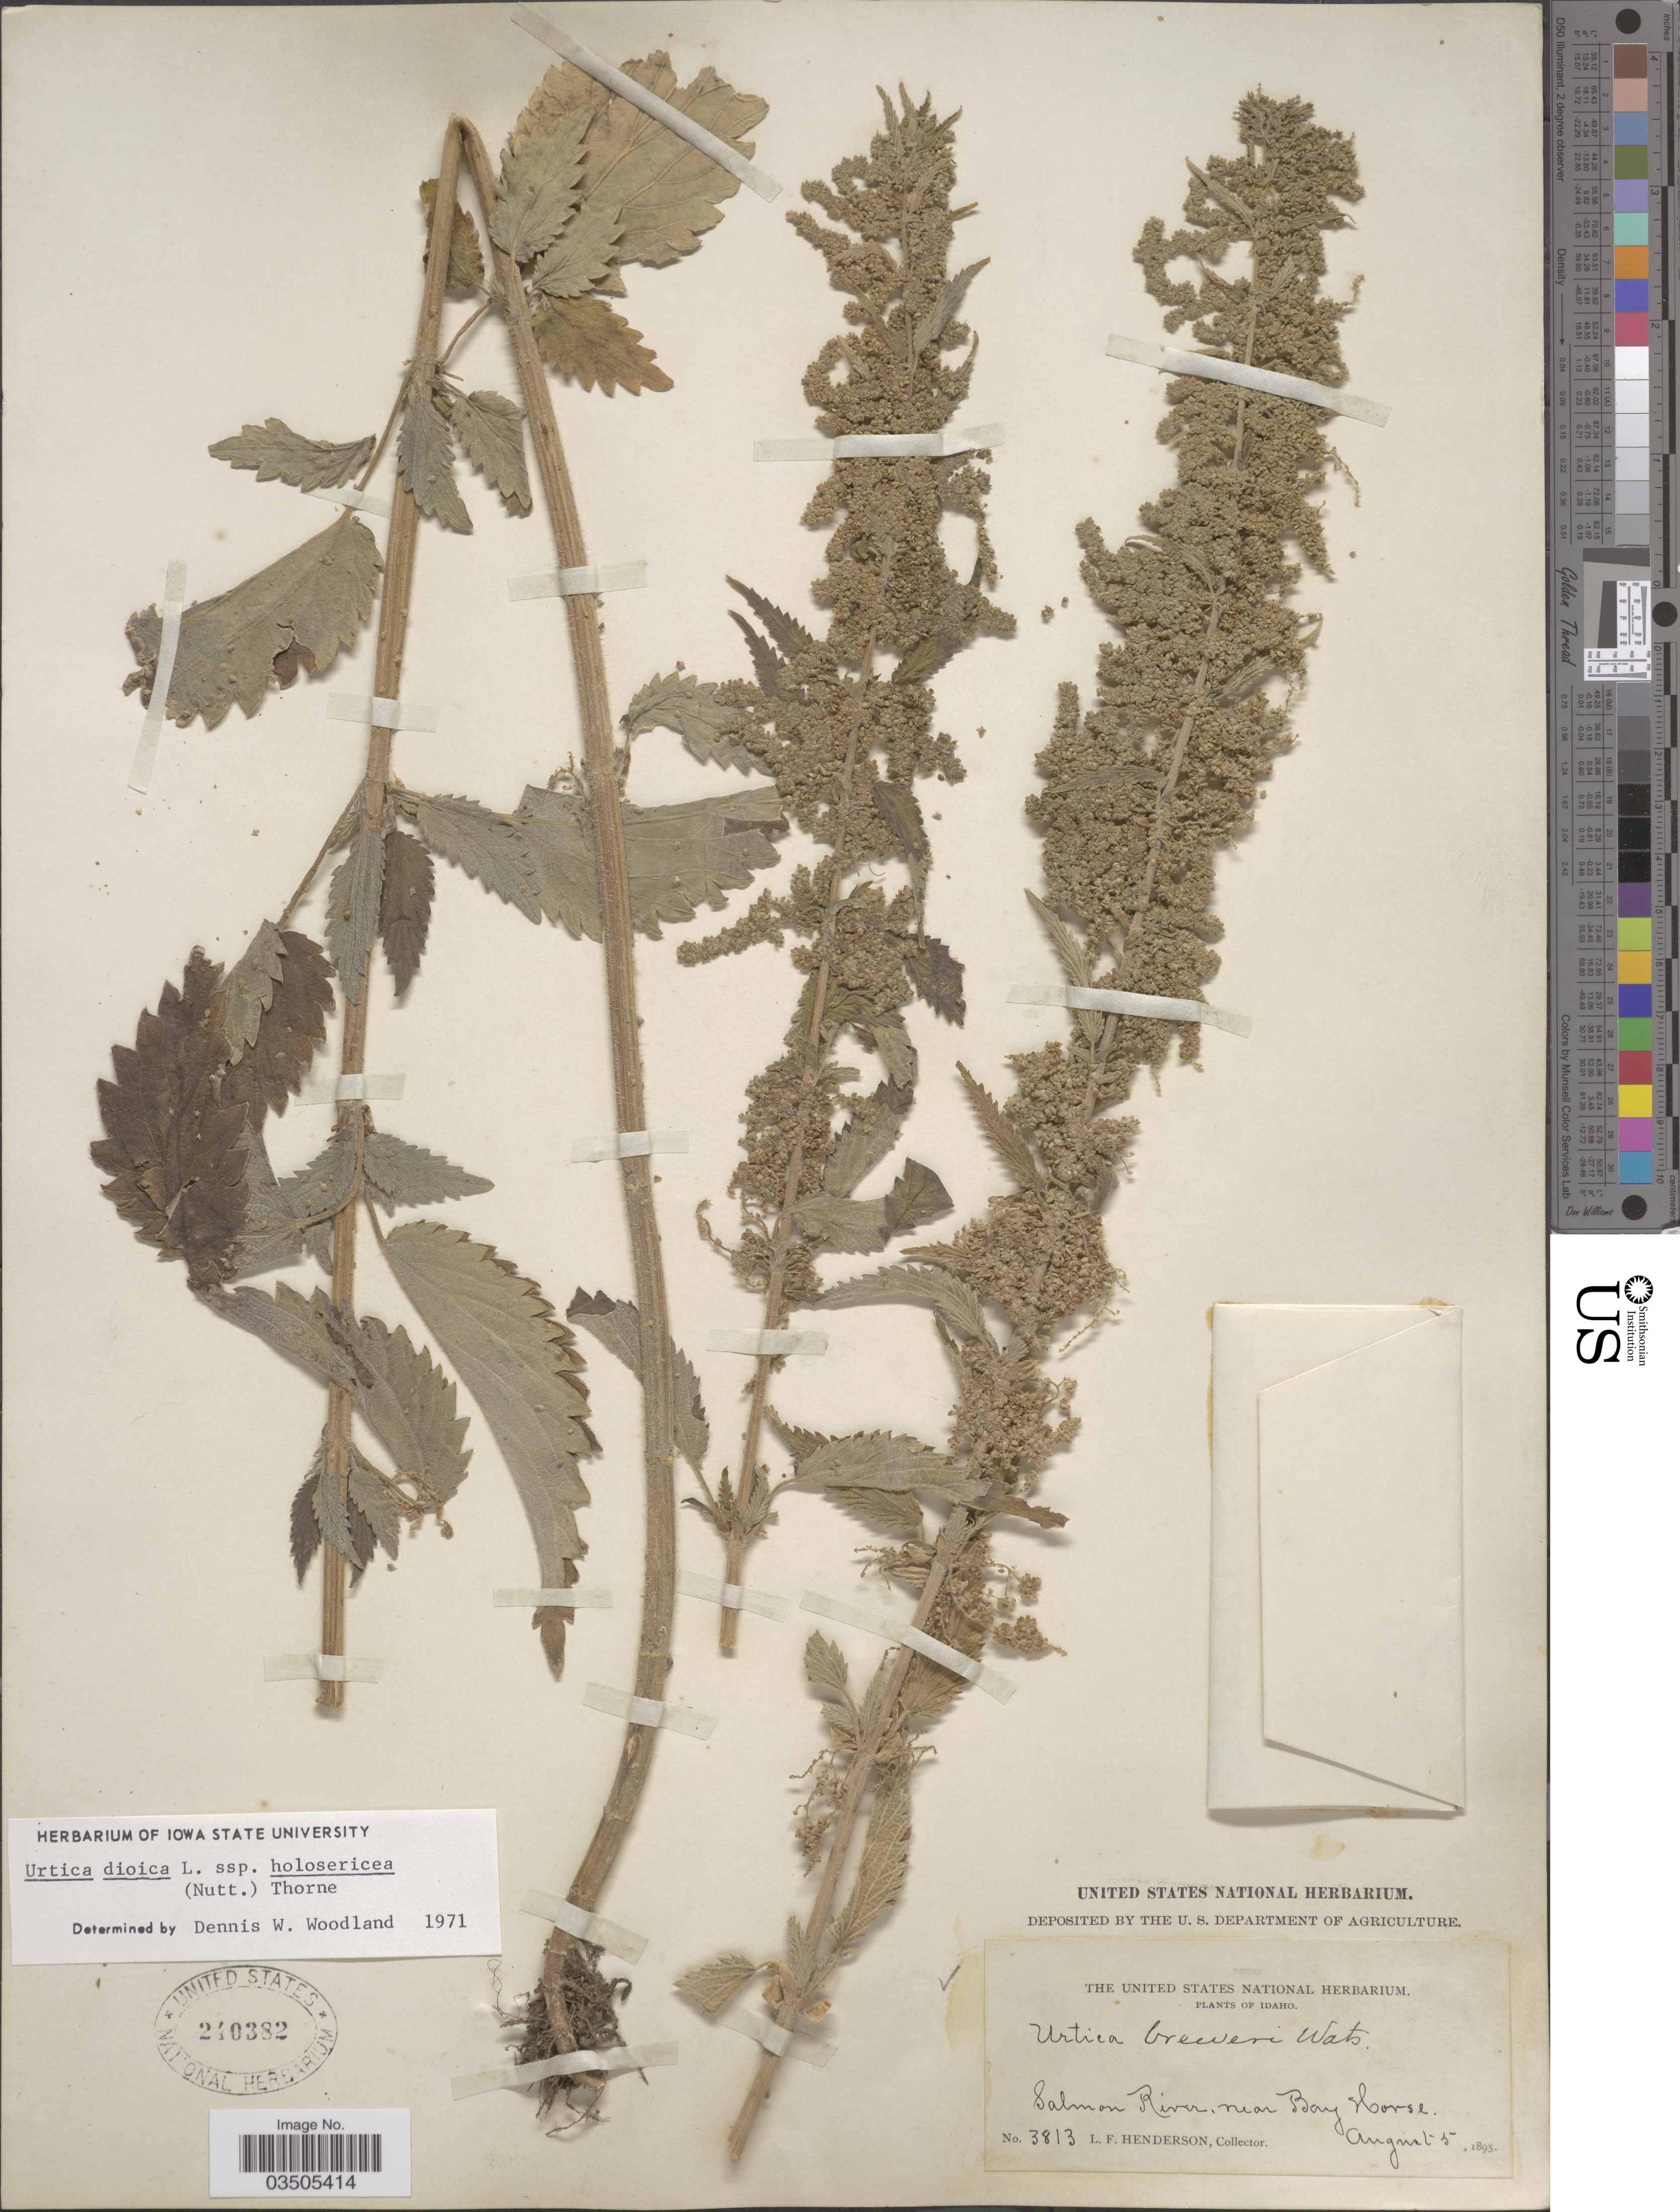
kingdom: Plantae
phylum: Tracheophyta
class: Magnoliopsida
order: Rosales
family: Urticaceae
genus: Urtica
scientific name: Urtica dioica subsp. holosericea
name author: (Nutt.) Thorne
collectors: L. Henderson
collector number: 3813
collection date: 1895-08-05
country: United States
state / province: Idaho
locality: Salmon River, near Bay Horse.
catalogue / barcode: US 240382